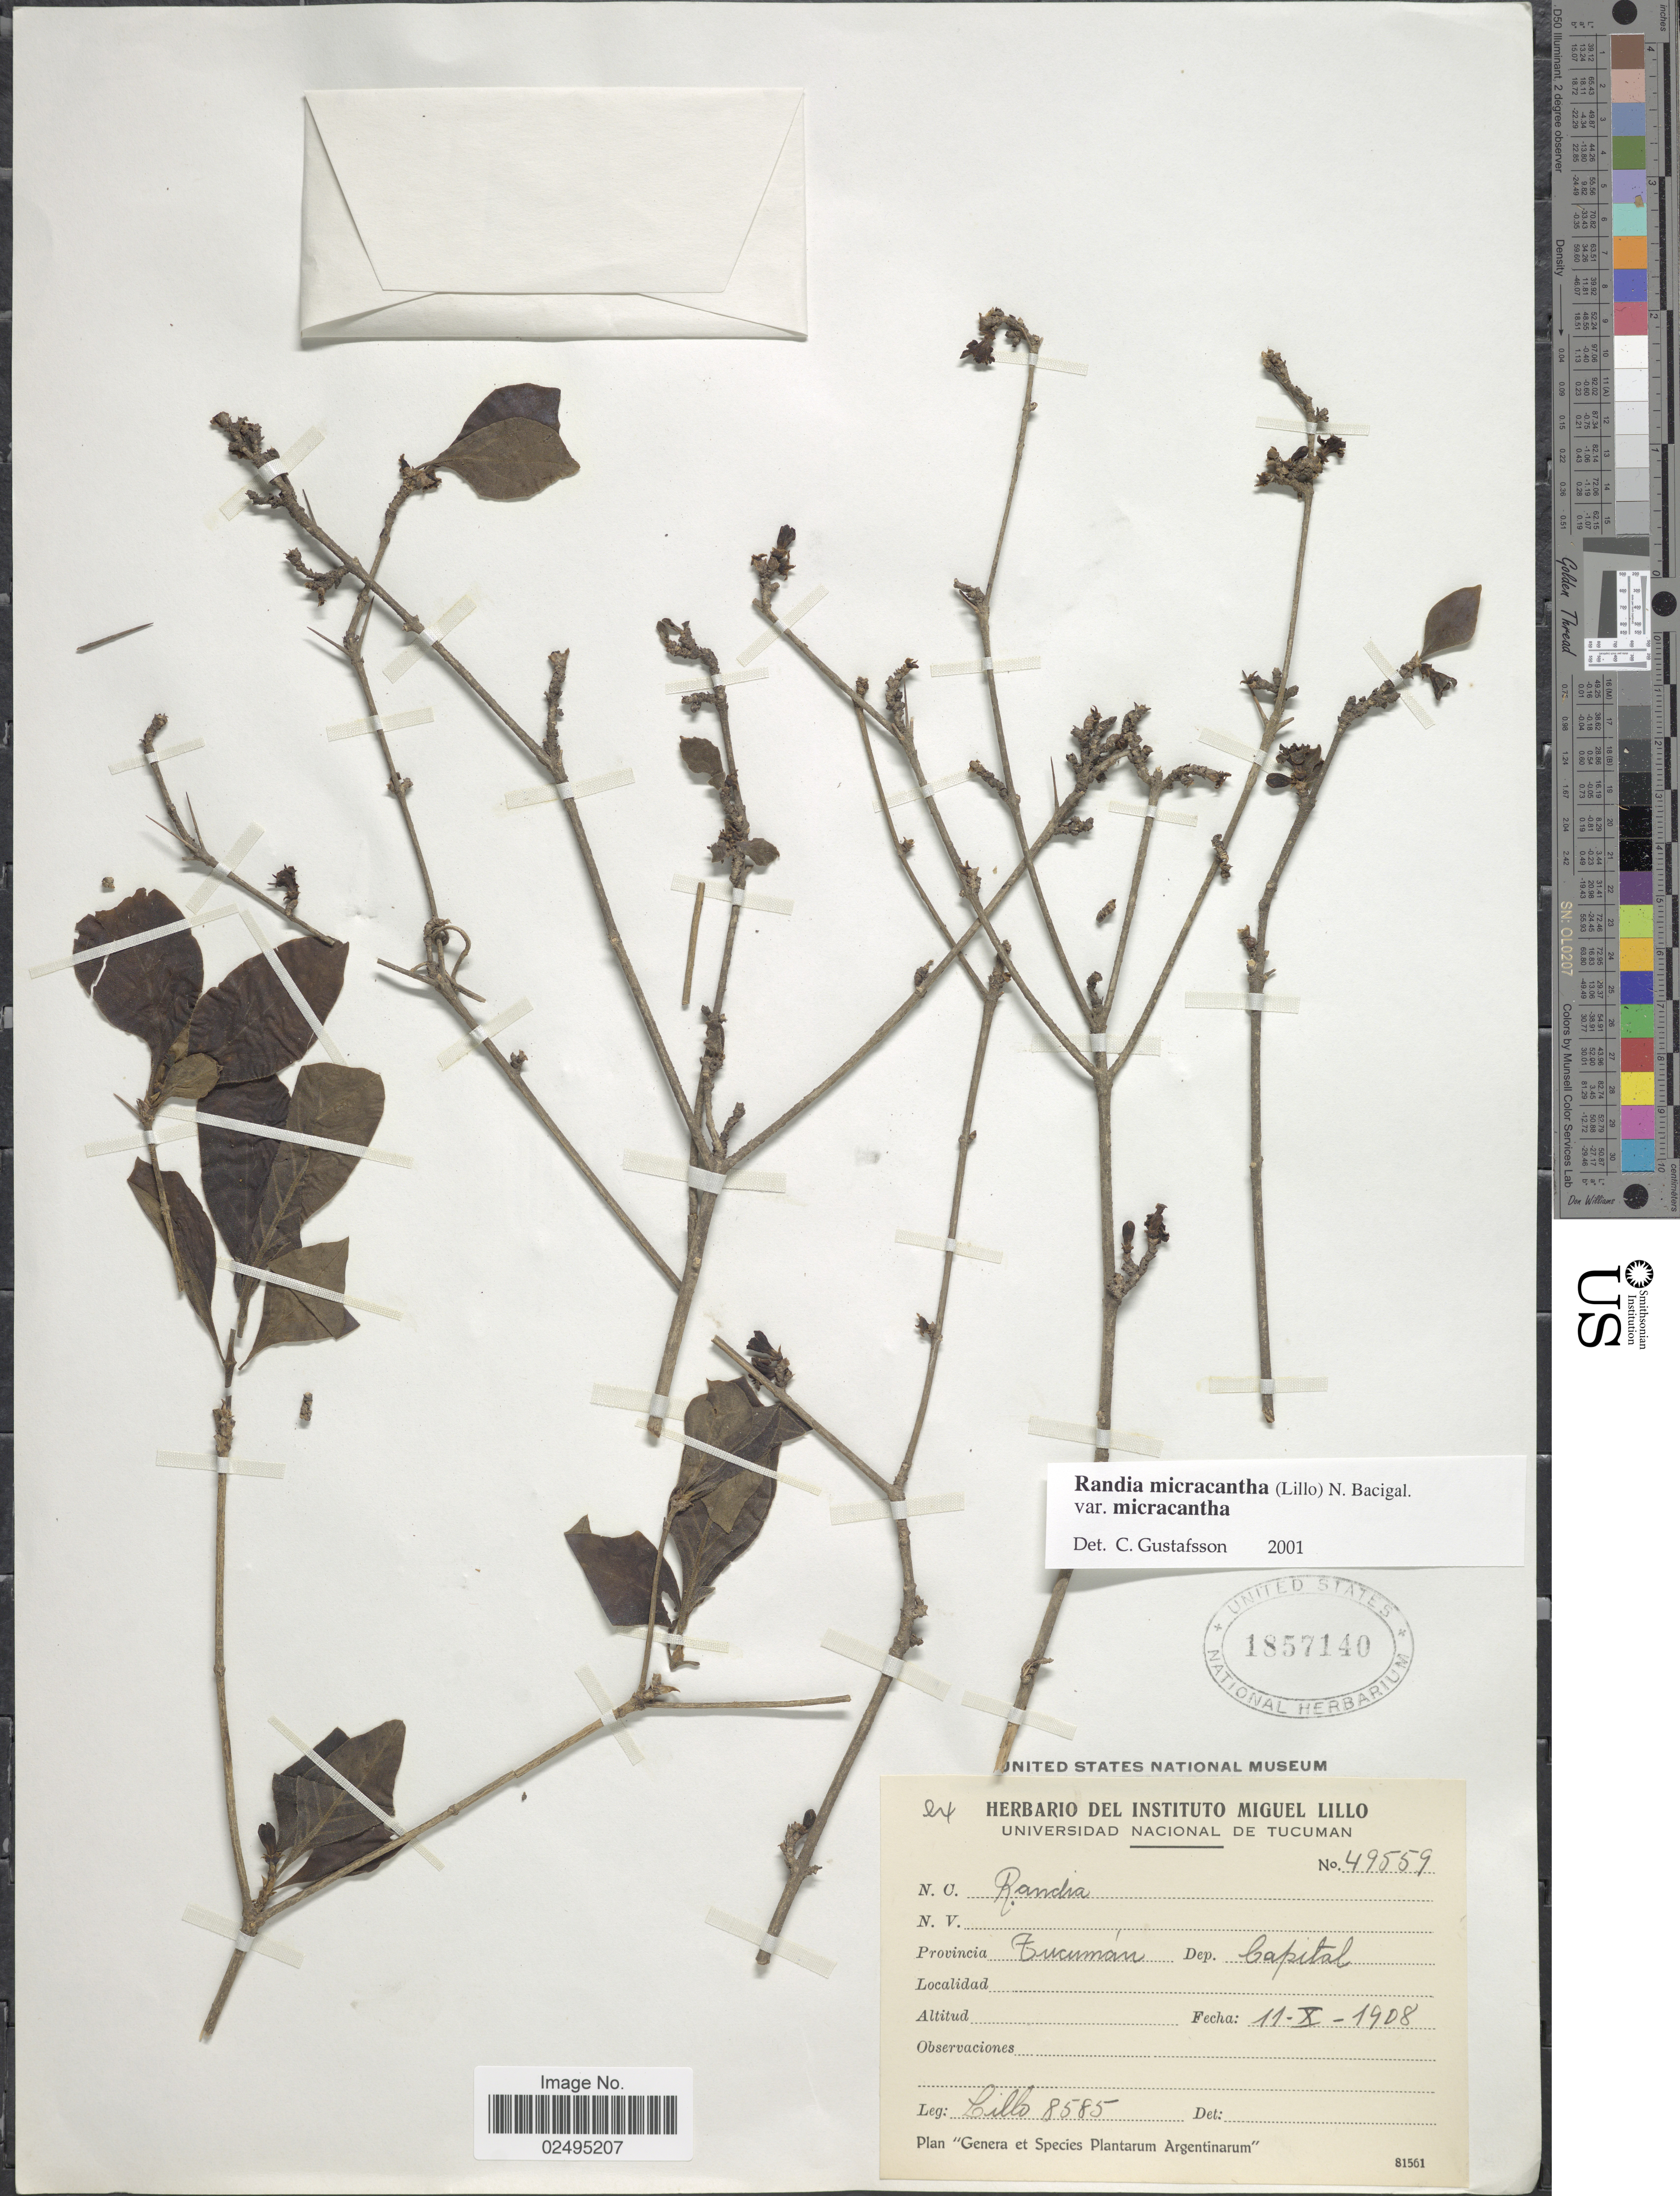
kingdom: Plantae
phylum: Tracheophyta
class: Magnoliopsida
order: Gentianales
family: Rubiaceae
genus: Randia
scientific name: Randia micracantha var. micracantha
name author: (Schult.) DC.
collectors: -. Lillo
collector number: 8585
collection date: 1908-10-11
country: Argentina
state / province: Tucuman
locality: Provincia Tucuman, Dep. Capital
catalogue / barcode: US 1857140